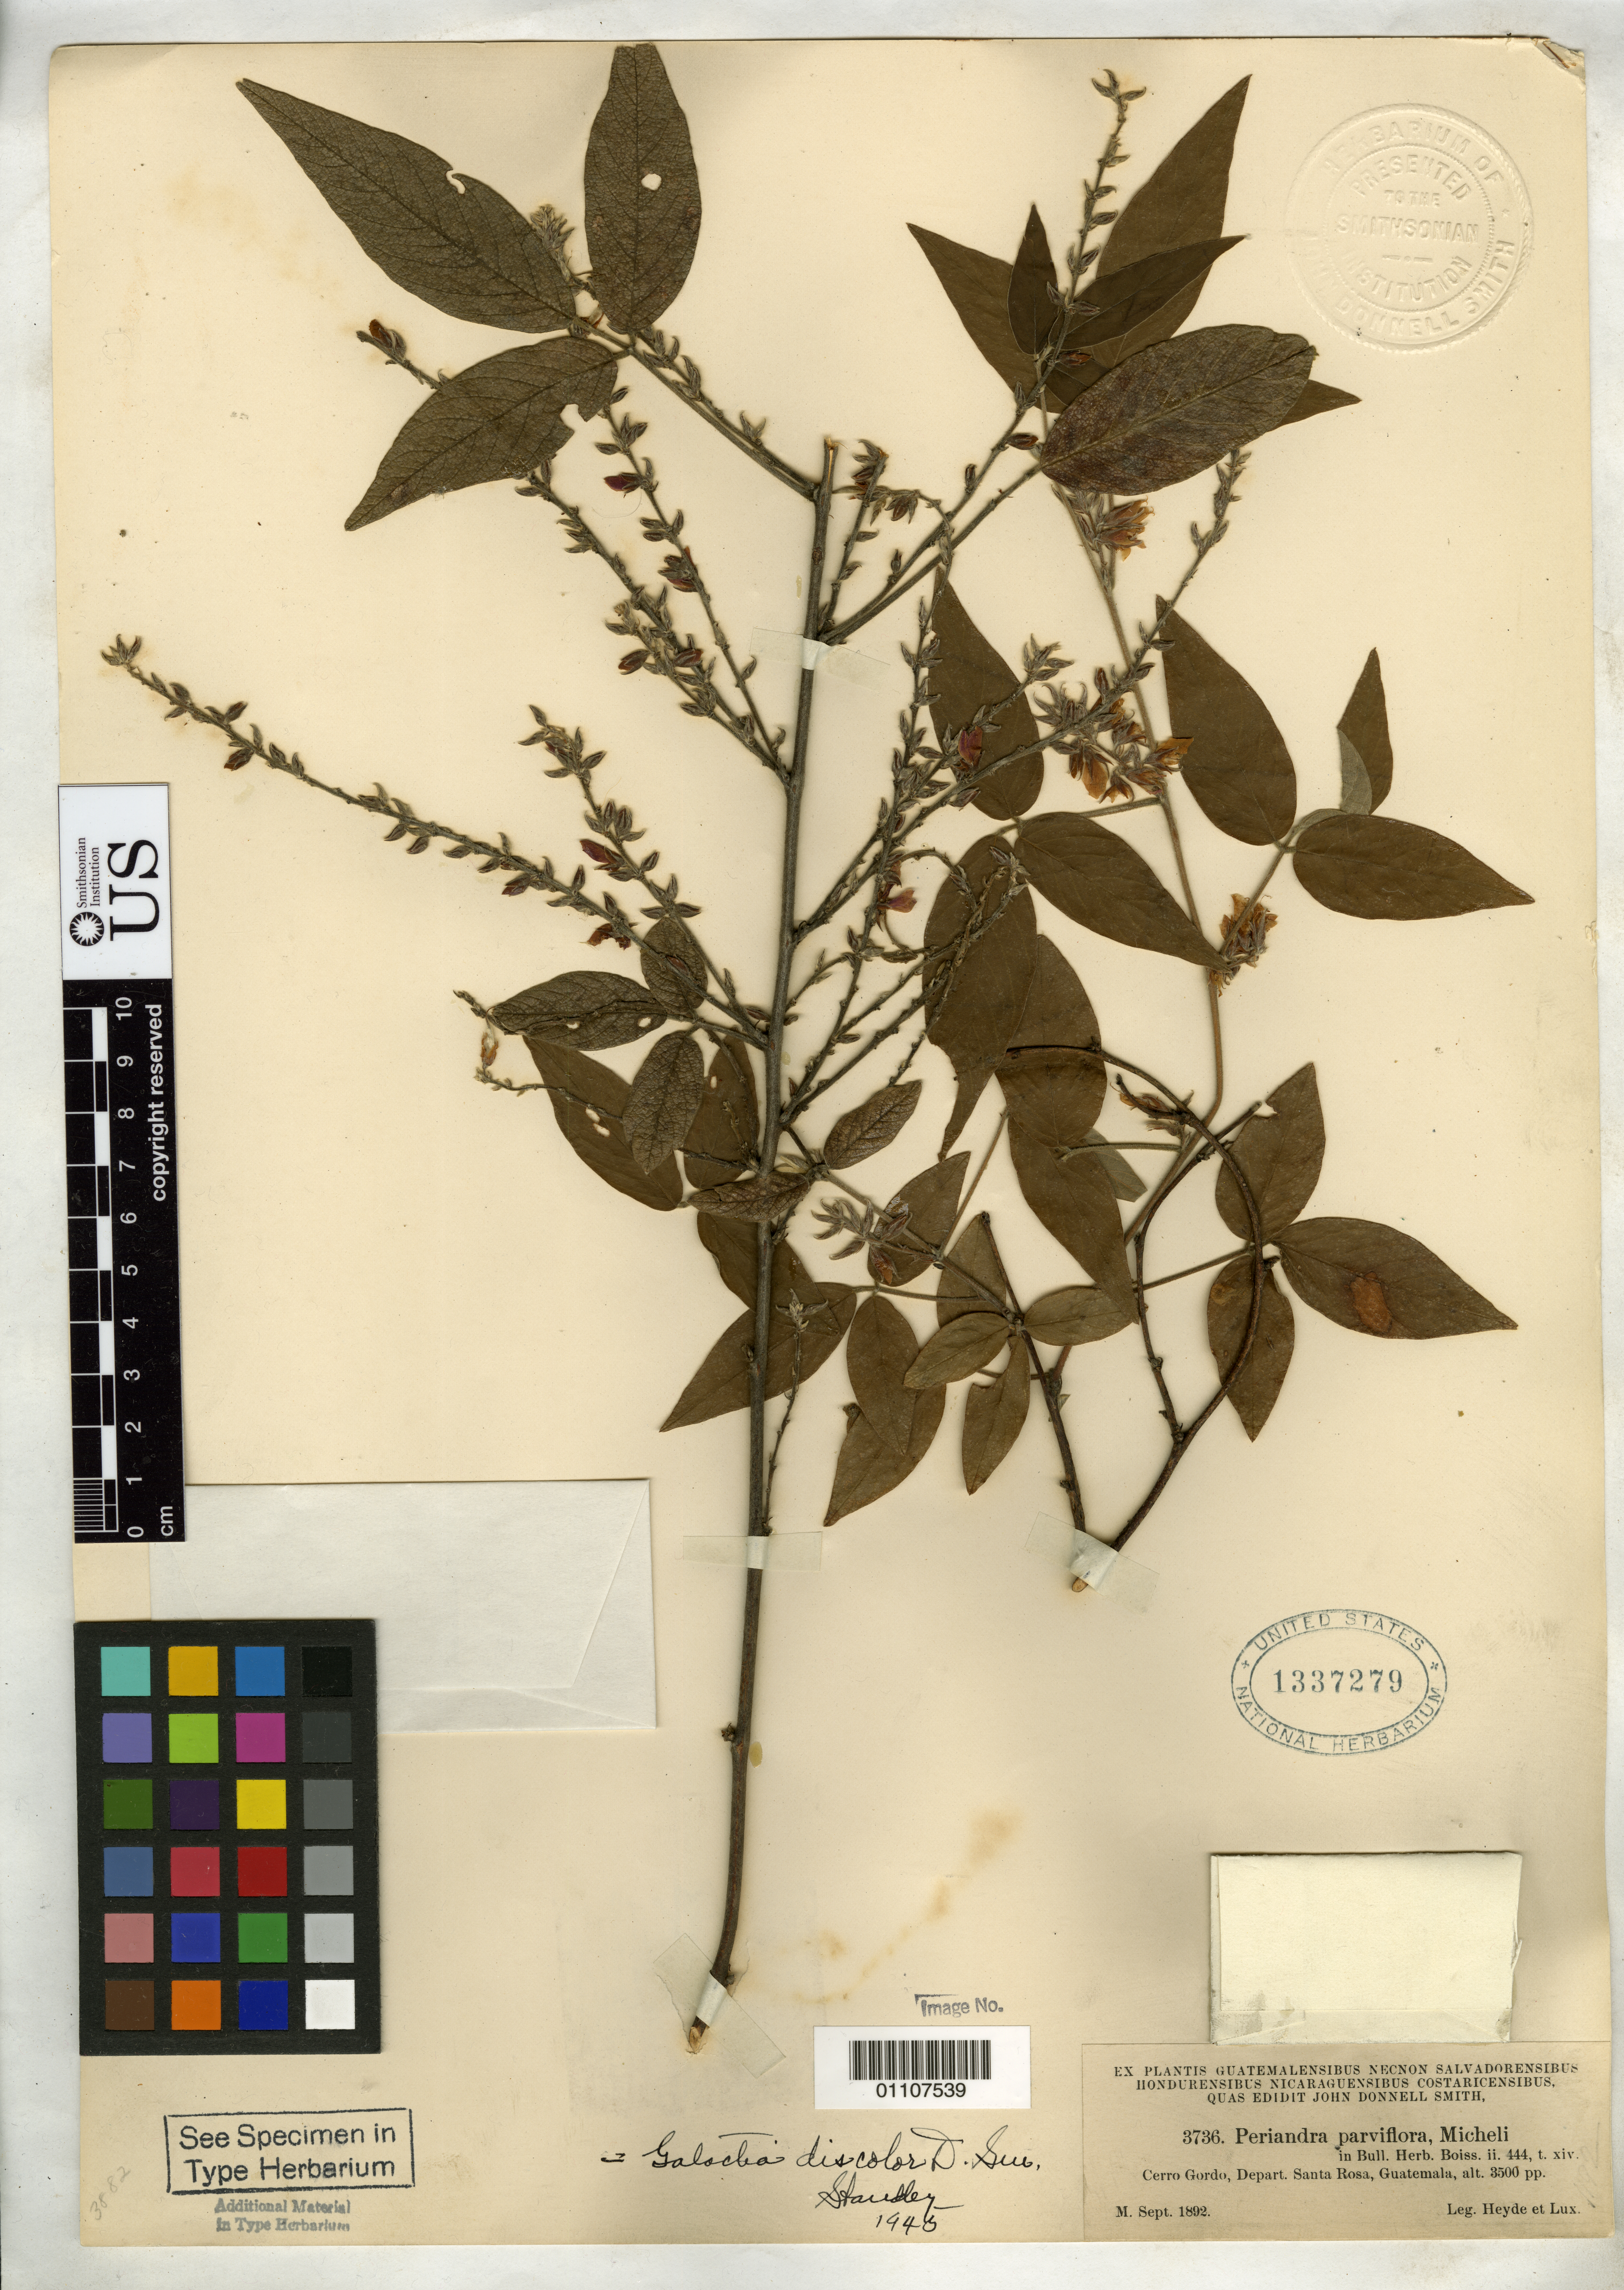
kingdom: Plantae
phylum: Tracheophyta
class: Magnoliopsida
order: Fabales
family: Fabaceae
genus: Periandra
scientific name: Periandra parviflora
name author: Micheli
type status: Isotype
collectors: E. T. Heyde & E. Lux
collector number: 3736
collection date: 1892-09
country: Guatemala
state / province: Santa Rosa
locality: Cerro Ggordo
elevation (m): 1067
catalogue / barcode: US 1337279